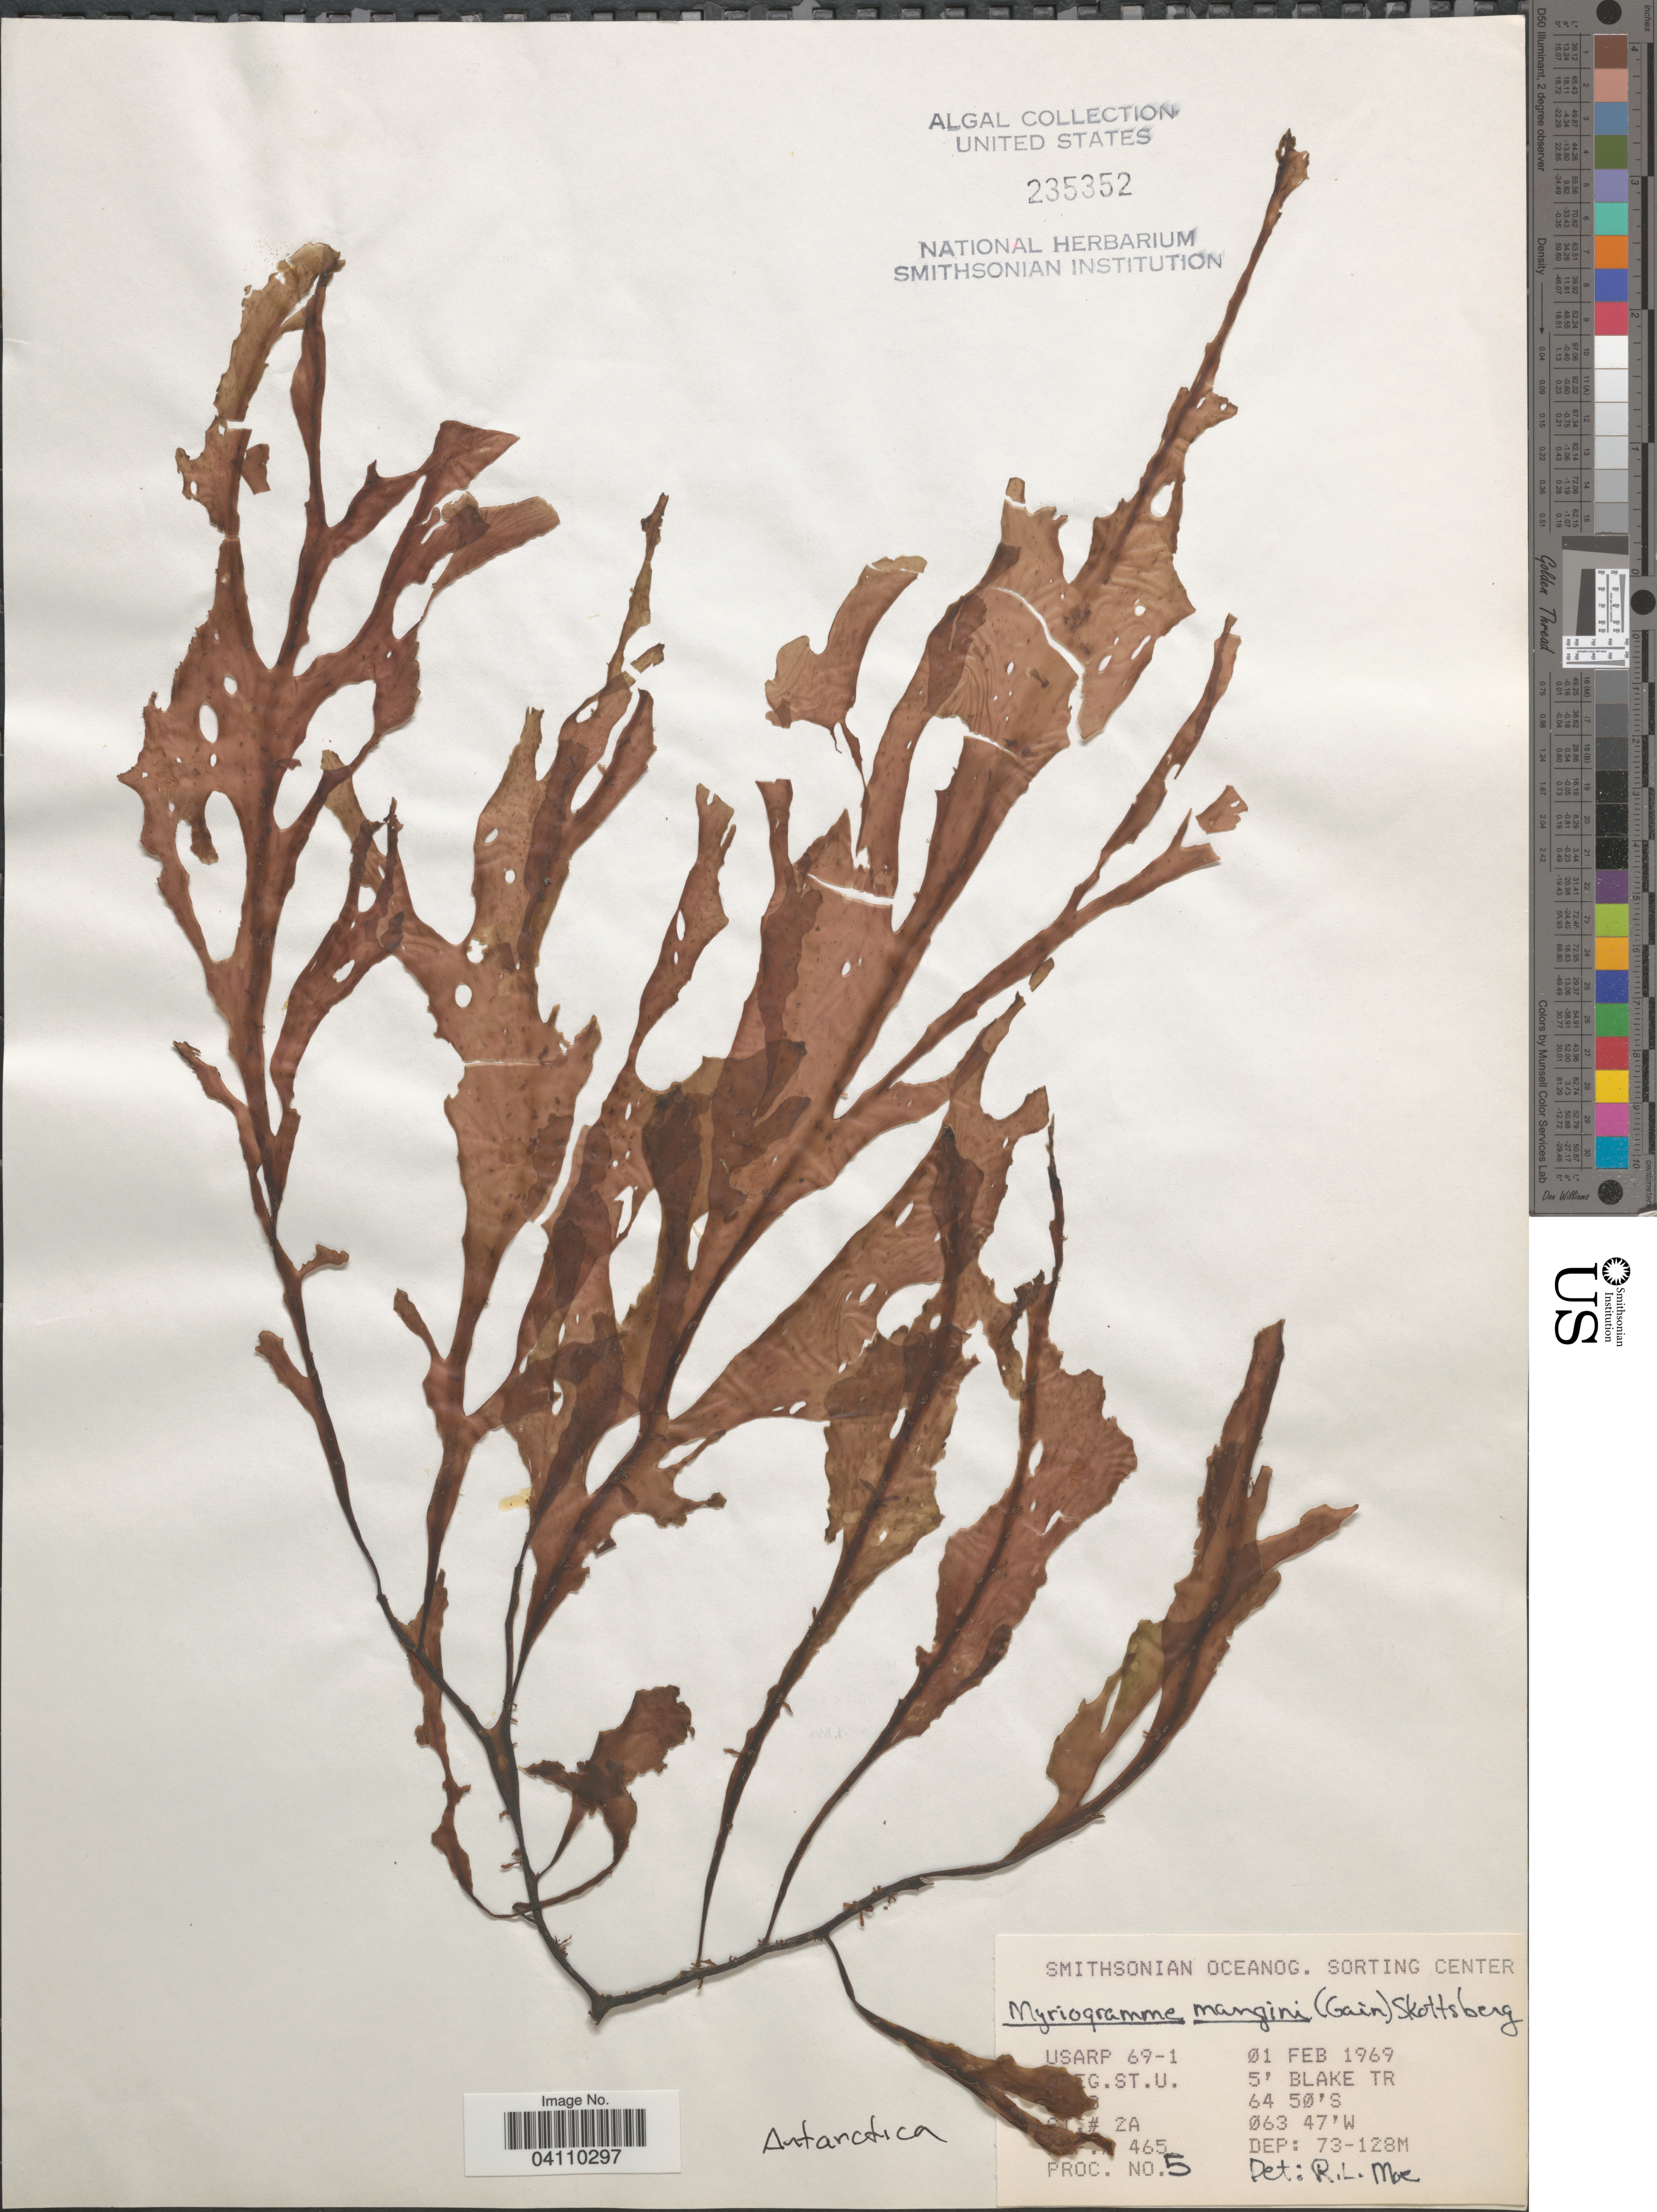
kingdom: Plantae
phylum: Rhodophyta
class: Florideophyceae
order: Ceramiales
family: Delesseriaceae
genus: Myriogramme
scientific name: Myriogramme manginii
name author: (Gain) Skottsb.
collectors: Smithsonian Oceanographic Sorting Center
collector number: Proc. 5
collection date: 1969-02-01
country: Antarctica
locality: USARP 69-1. [illegible text]G.ST.U. 5' Blake TR[unsure placement]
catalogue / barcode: US 235352